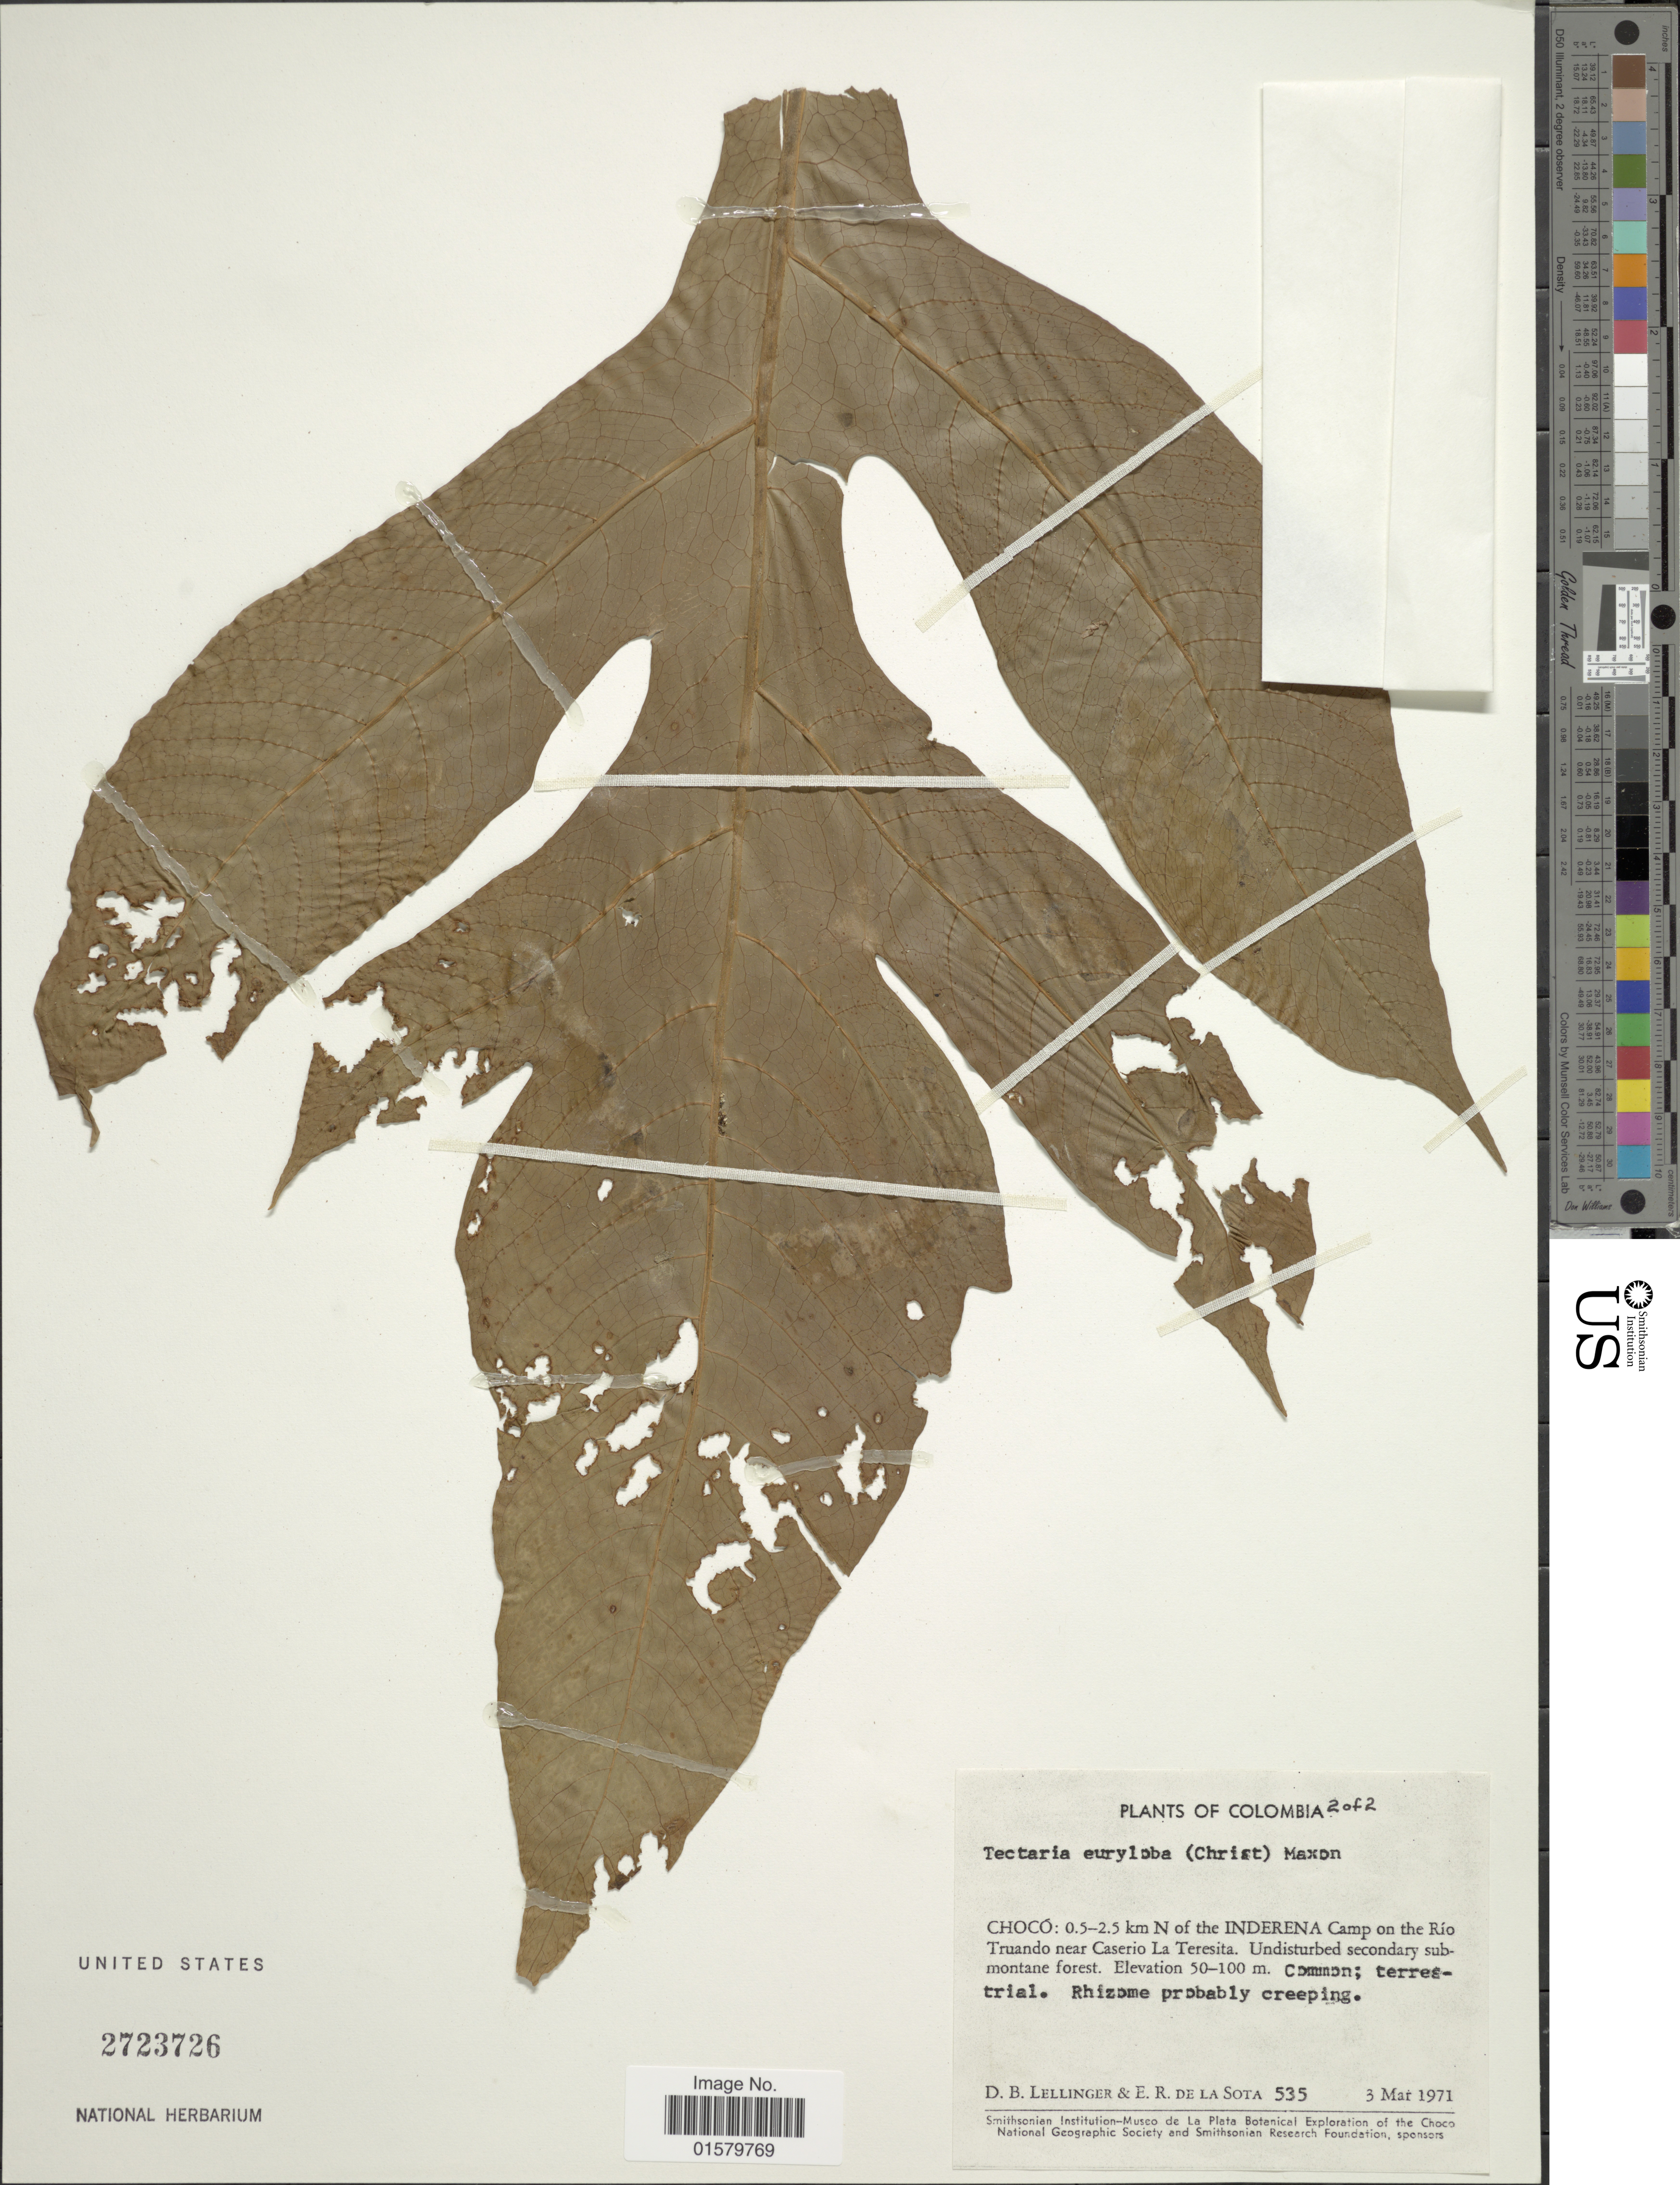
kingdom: Plantae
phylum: Tracheophyta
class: Polypodiopsida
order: Polypodiales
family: Tectariaceae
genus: Tectaria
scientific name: Tectaria nicotianifolia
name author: (Baker) C. Chr.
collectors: D. B. Lellinger & E. R. de la Sota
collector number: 535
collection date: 1971-03-03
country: Colombia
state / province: Chocó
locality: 0.5-2.5 km N of the Inderena Camp on the Rio Truando near Caserio La Teresita. Undisturbed secondary submontane forest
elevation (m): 50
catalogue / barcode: US 2723726